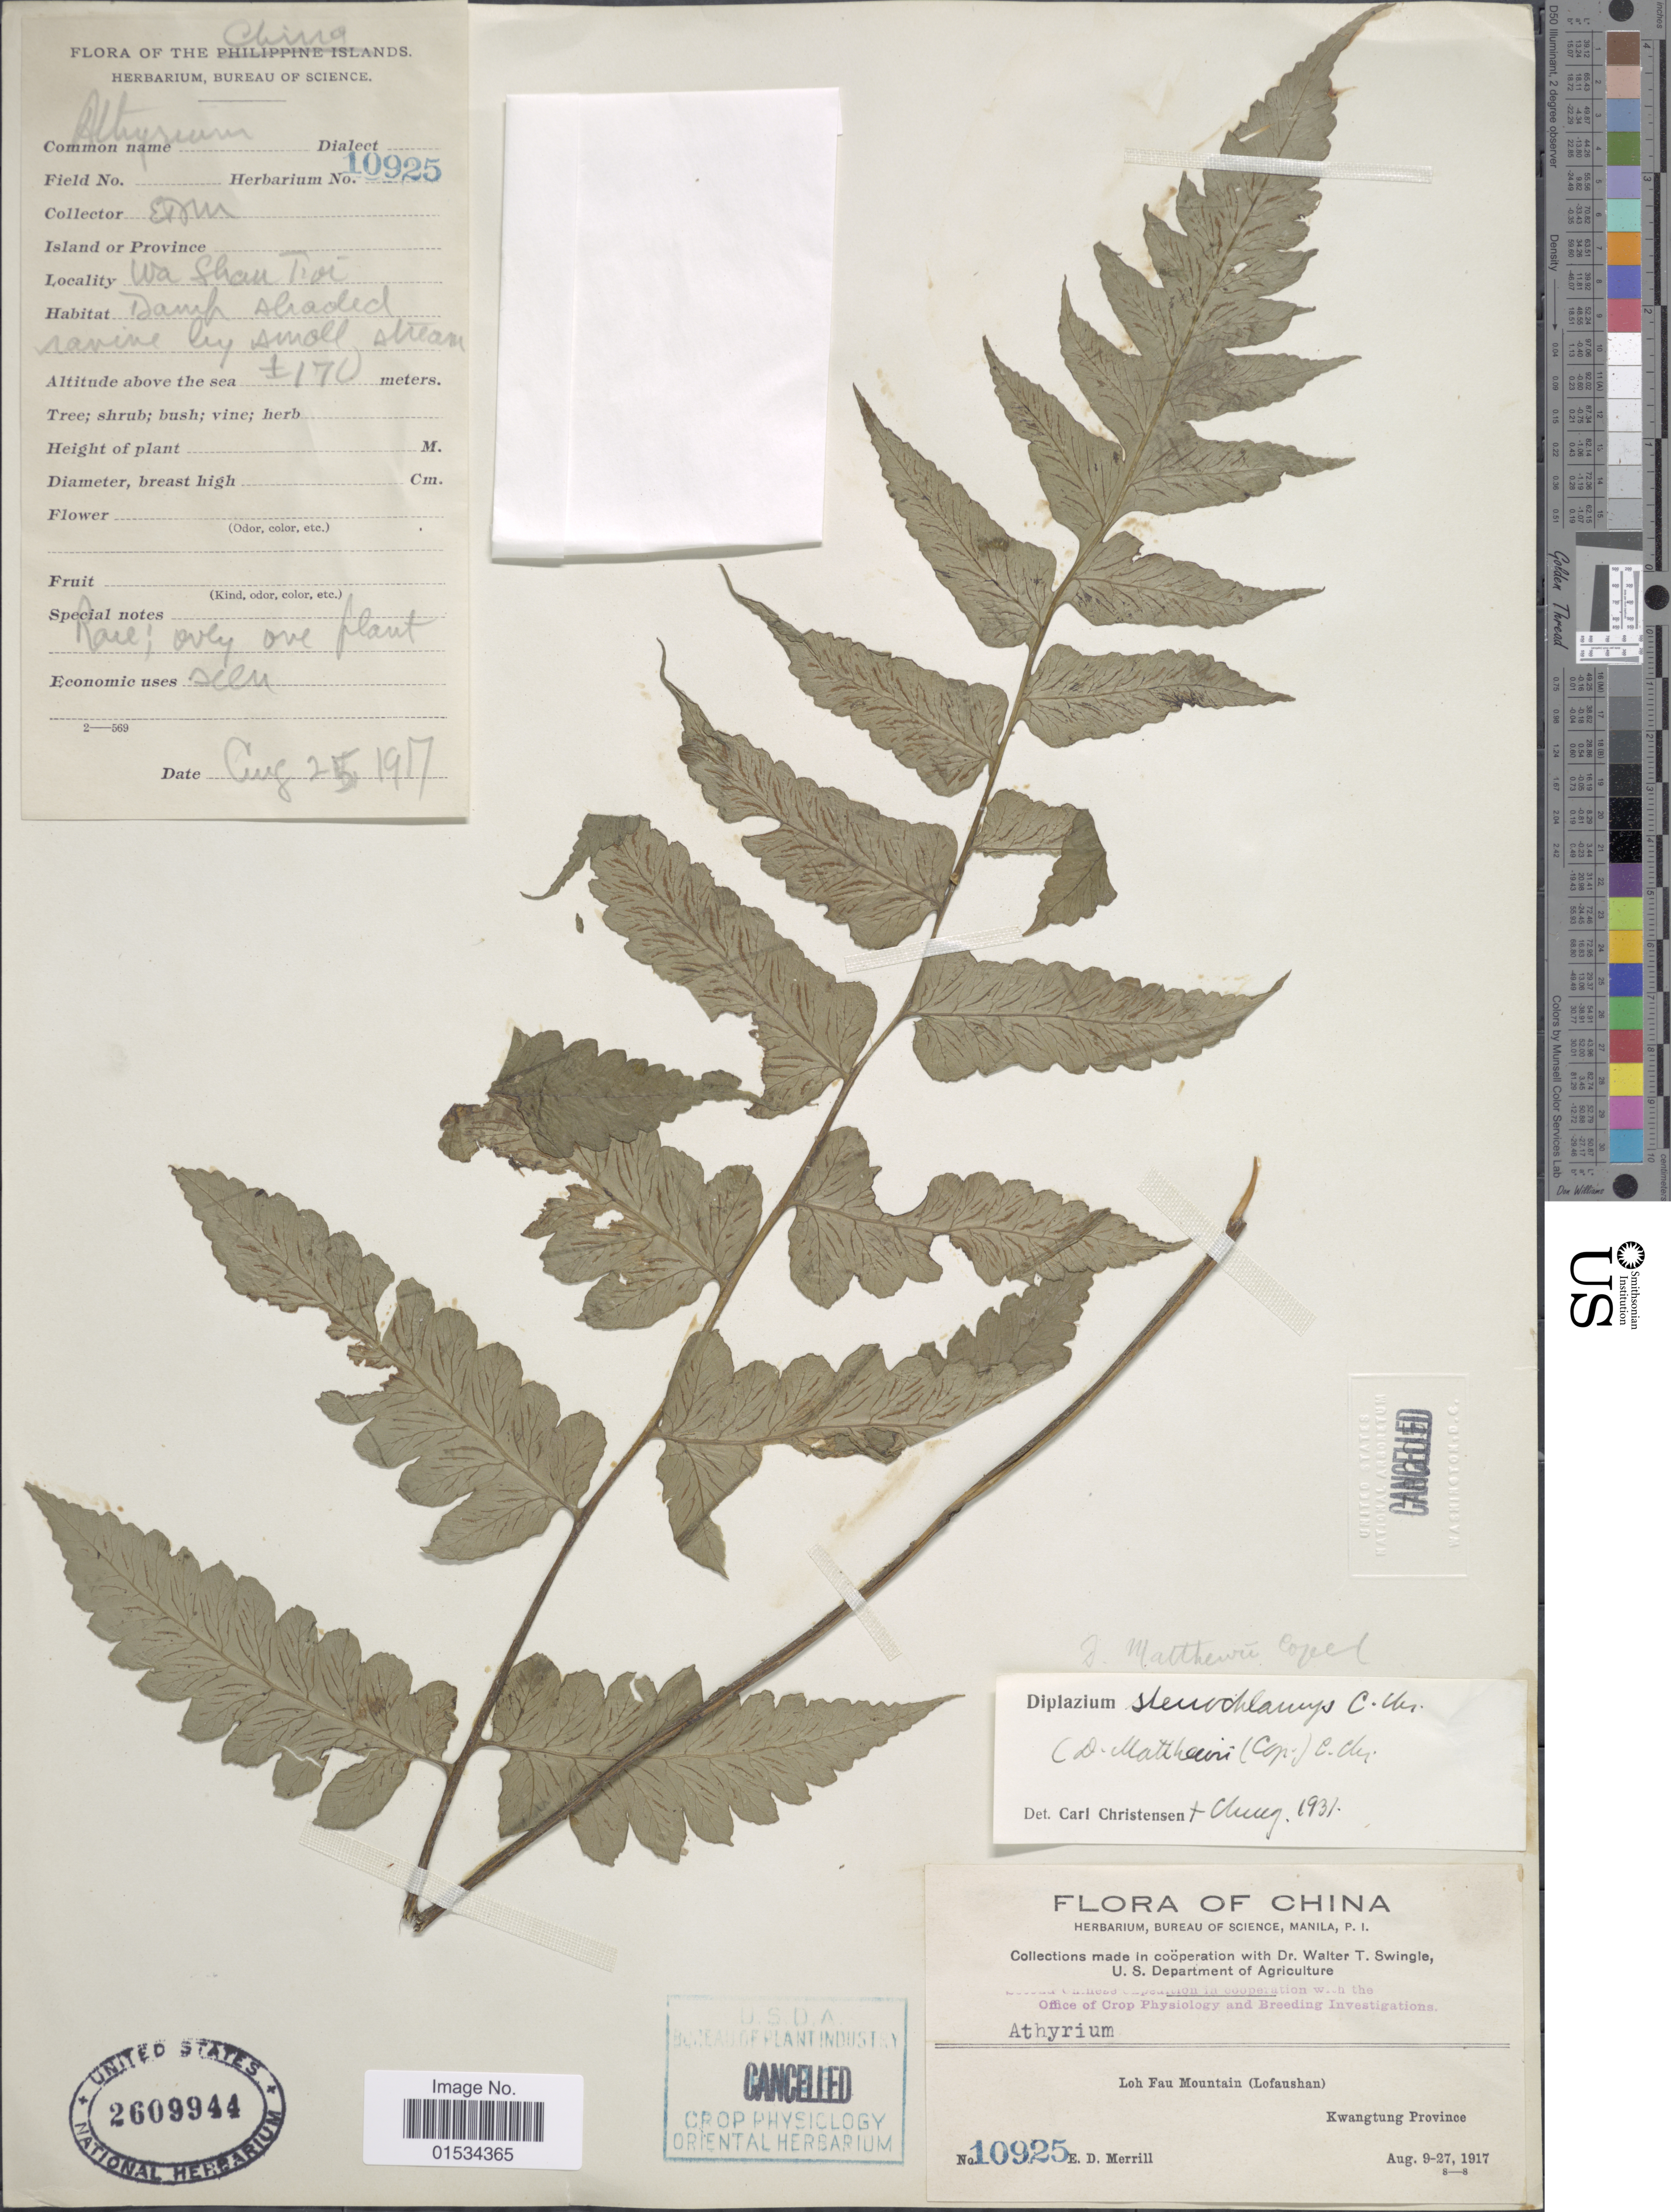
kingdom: Plantae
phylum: Tracheophyta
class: Polypodiopsida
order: Polypodiales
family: Athyriaceae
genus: Diplazium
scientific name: Diplazium stenochlamys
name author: C. Chr.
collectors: E. D. Merrill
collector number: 10925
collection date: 1917-08-25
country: China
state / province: Guangdong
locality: Kwangtung Province, Loh Fau Mountain (Lofaushan)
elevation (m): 170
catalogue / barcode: US 2609944